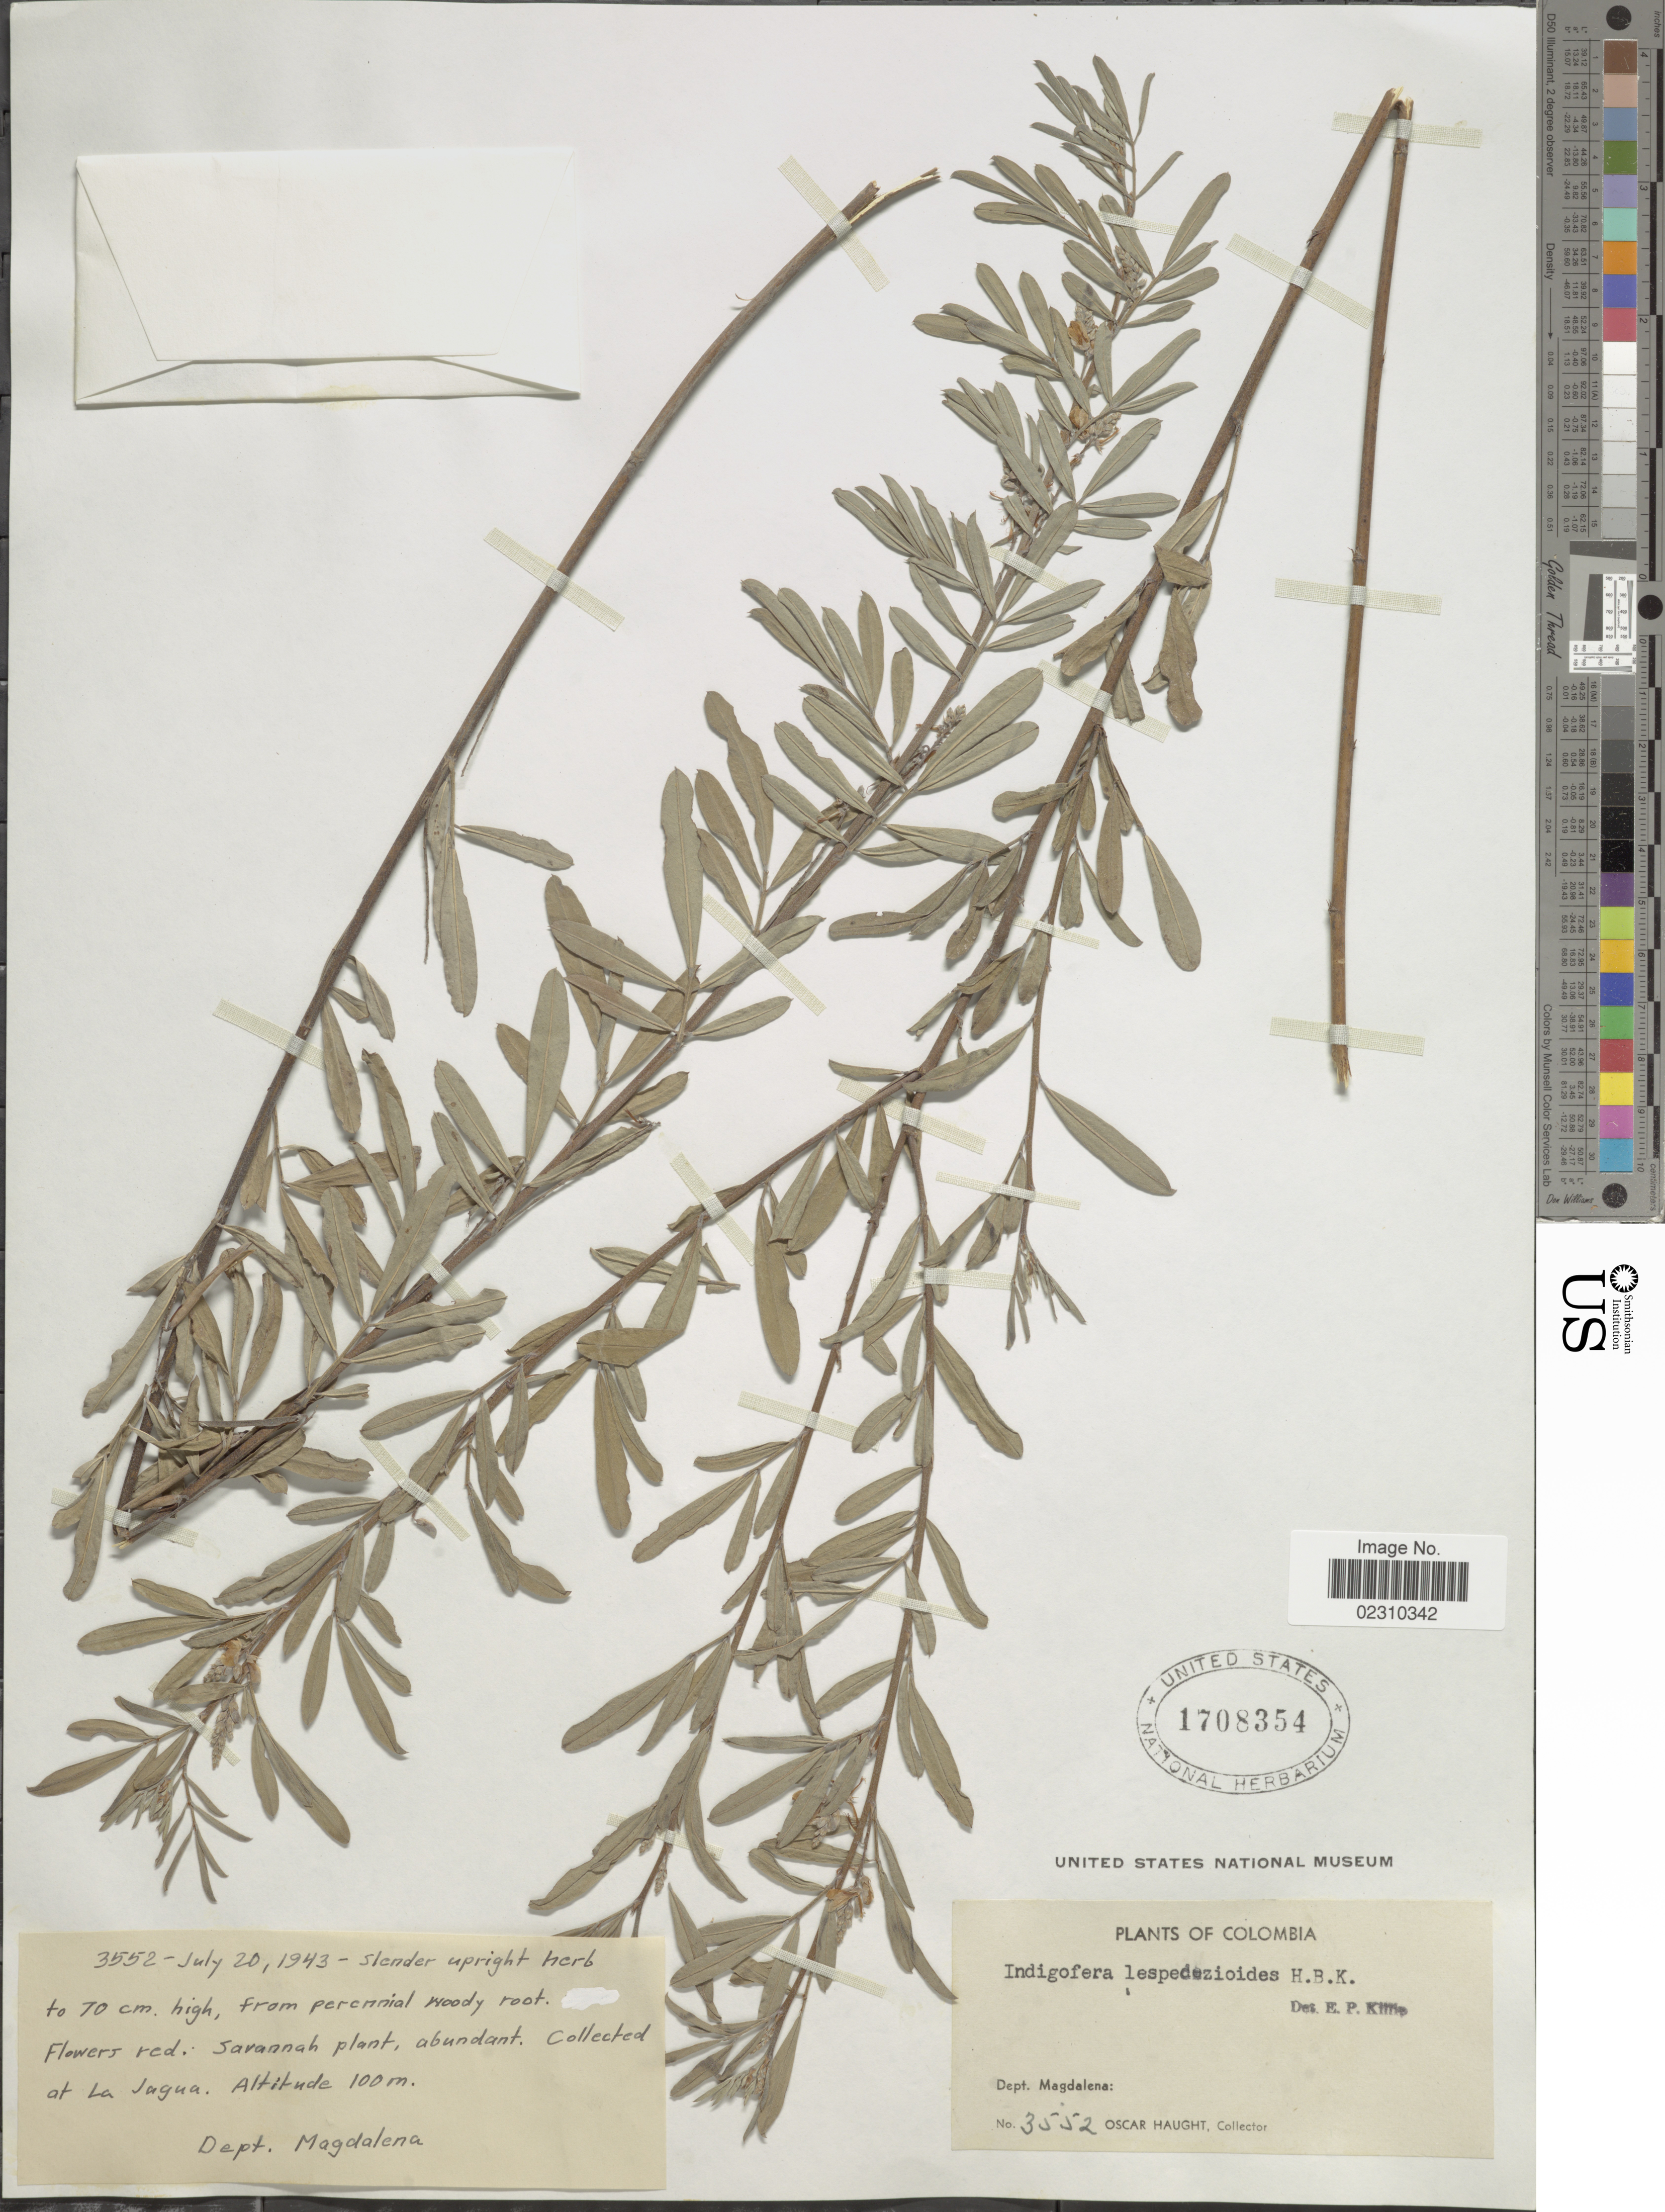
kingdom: Plantae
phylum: Tracheophyta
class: Magnoliopsida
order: Fabales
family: Fabaceae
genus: Indigofera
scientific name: Indigofera lespedezioides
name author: Kunth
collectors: O. Haught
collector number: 3552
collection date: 1943-07-20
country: Colombia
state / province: Magdalena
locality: Collected at La Jagua, Dept. Magdalena.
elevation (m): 100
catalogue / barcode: US 1708354